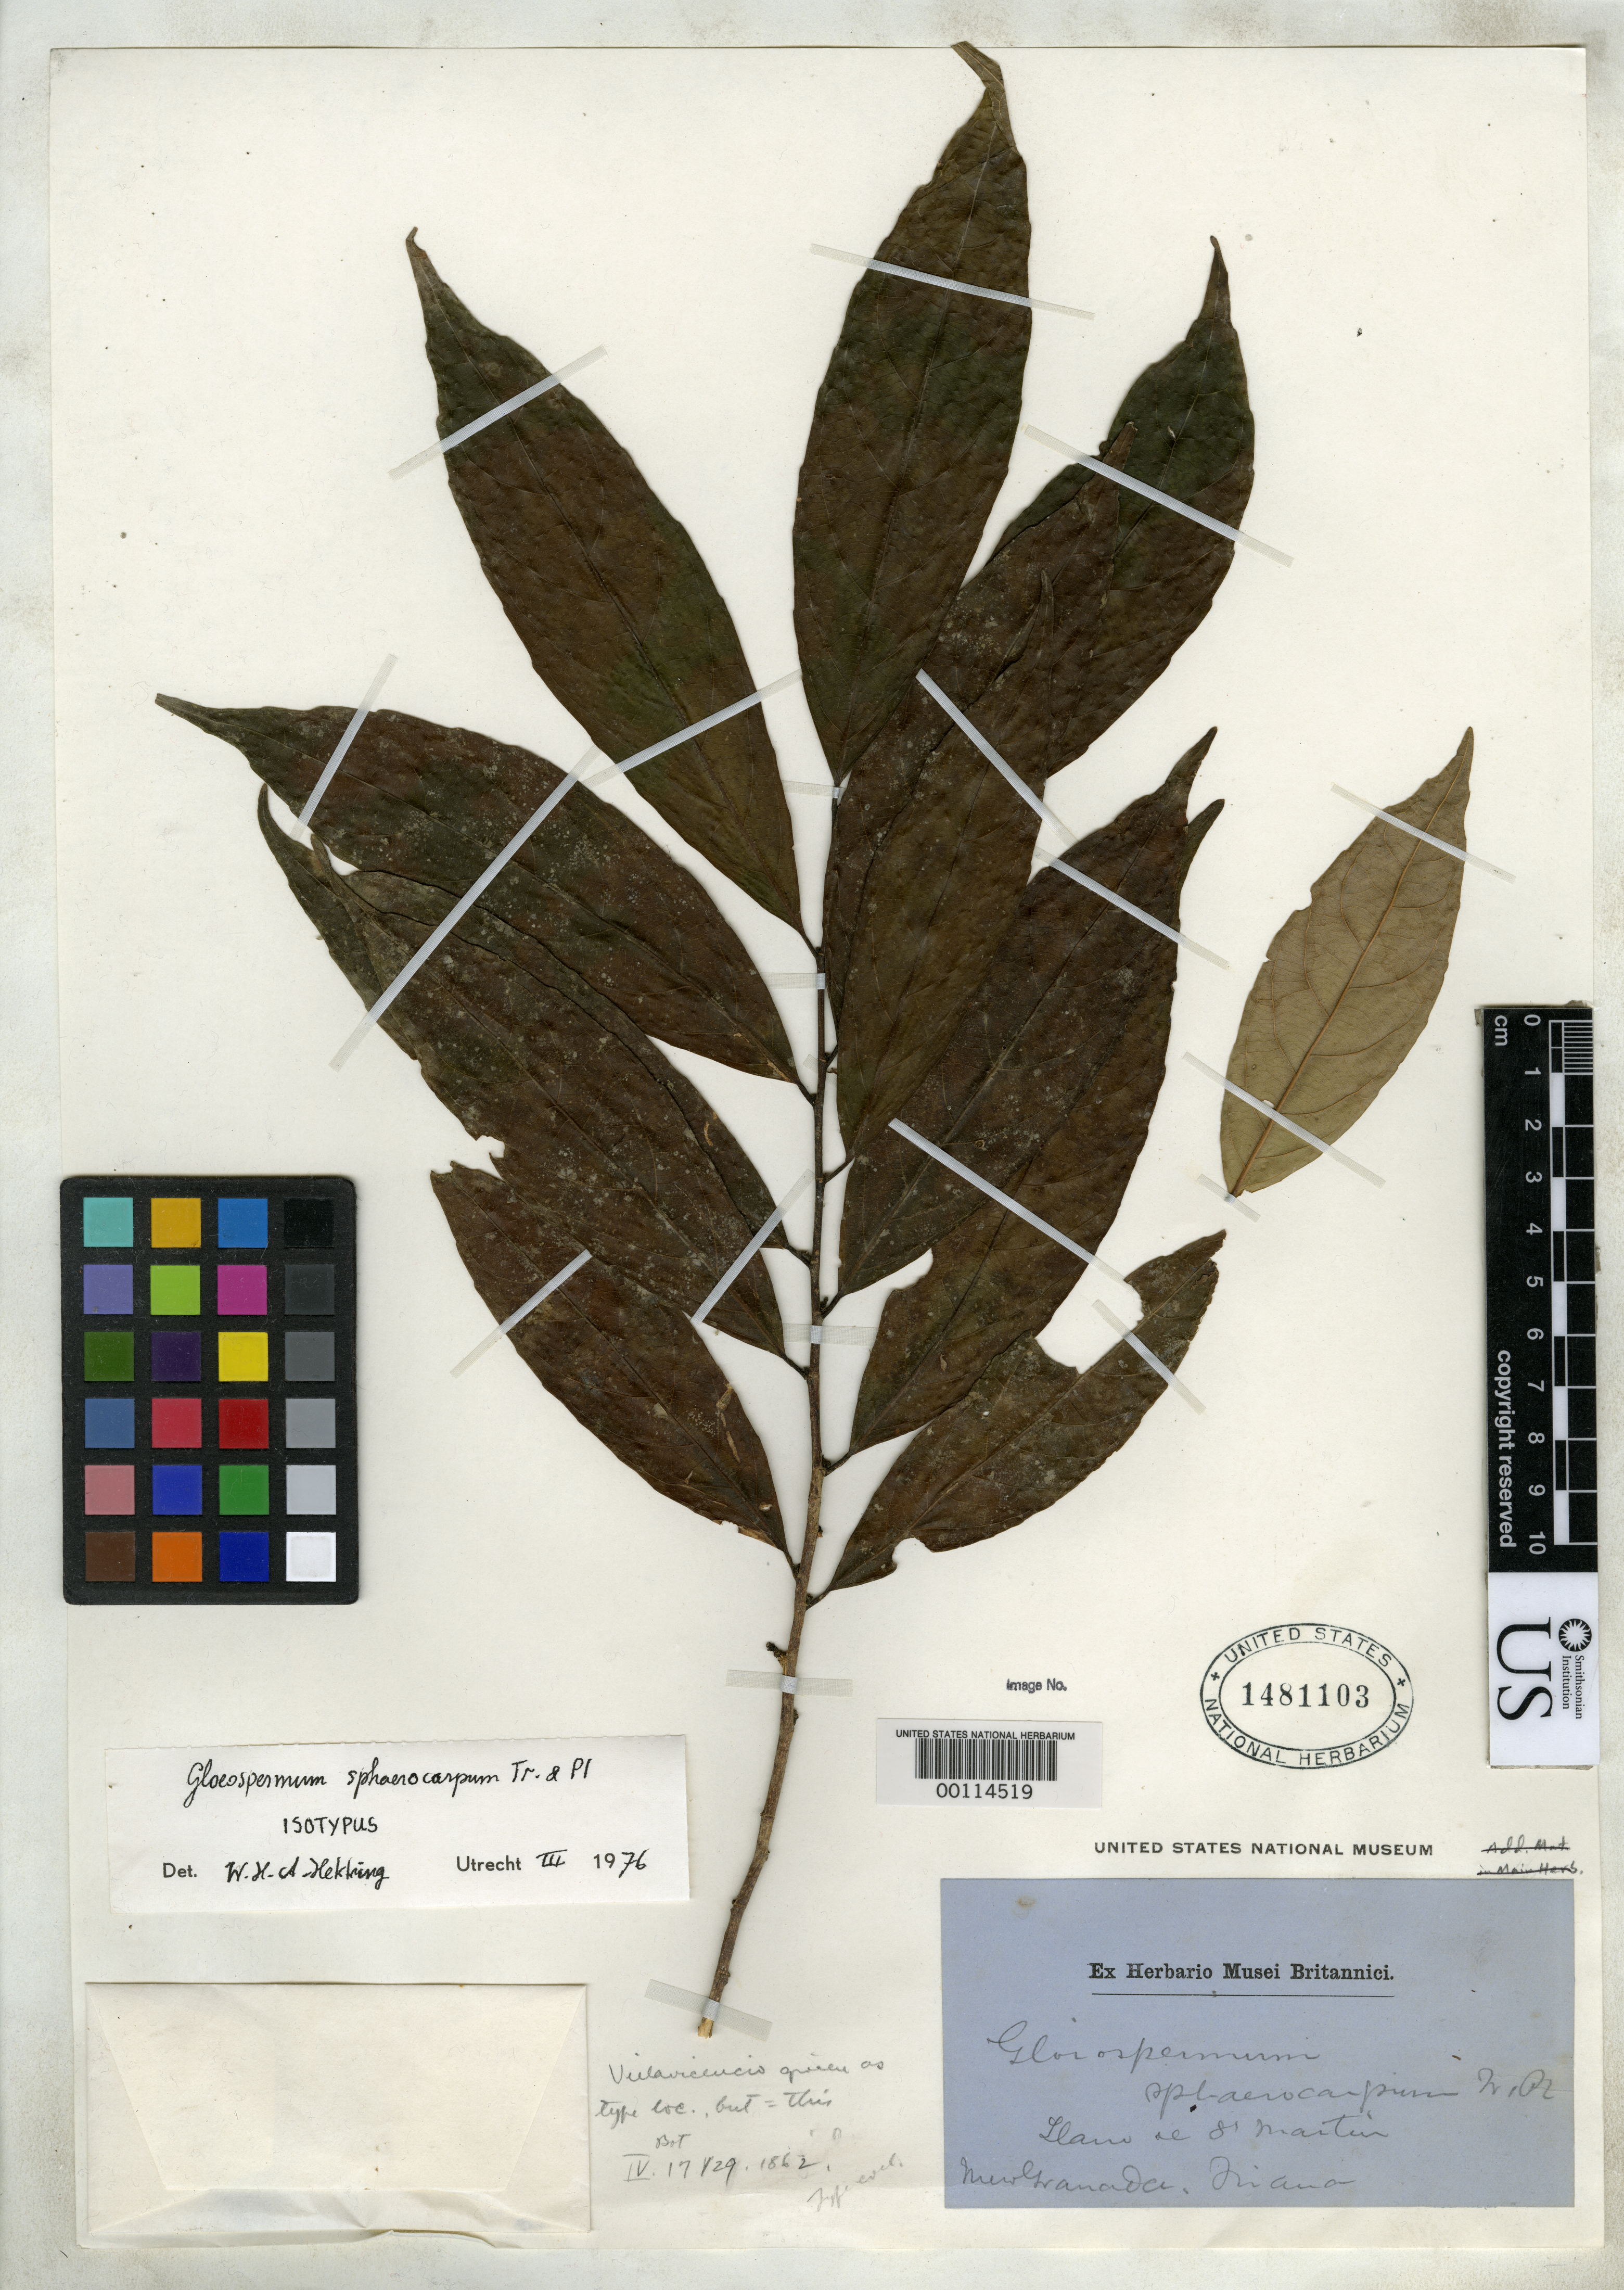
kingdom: Plantae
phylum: Tracheophyta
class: Magnoliopsida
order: Malpighiales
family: Violaceae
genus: Gloeospermum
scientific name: Gloeospermum sphaerocarpum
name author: Triana & Planch.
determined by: Hekking, W. H. A.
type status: Isotype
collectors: J. J. Triana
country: Colombia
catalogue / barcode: US 1481103